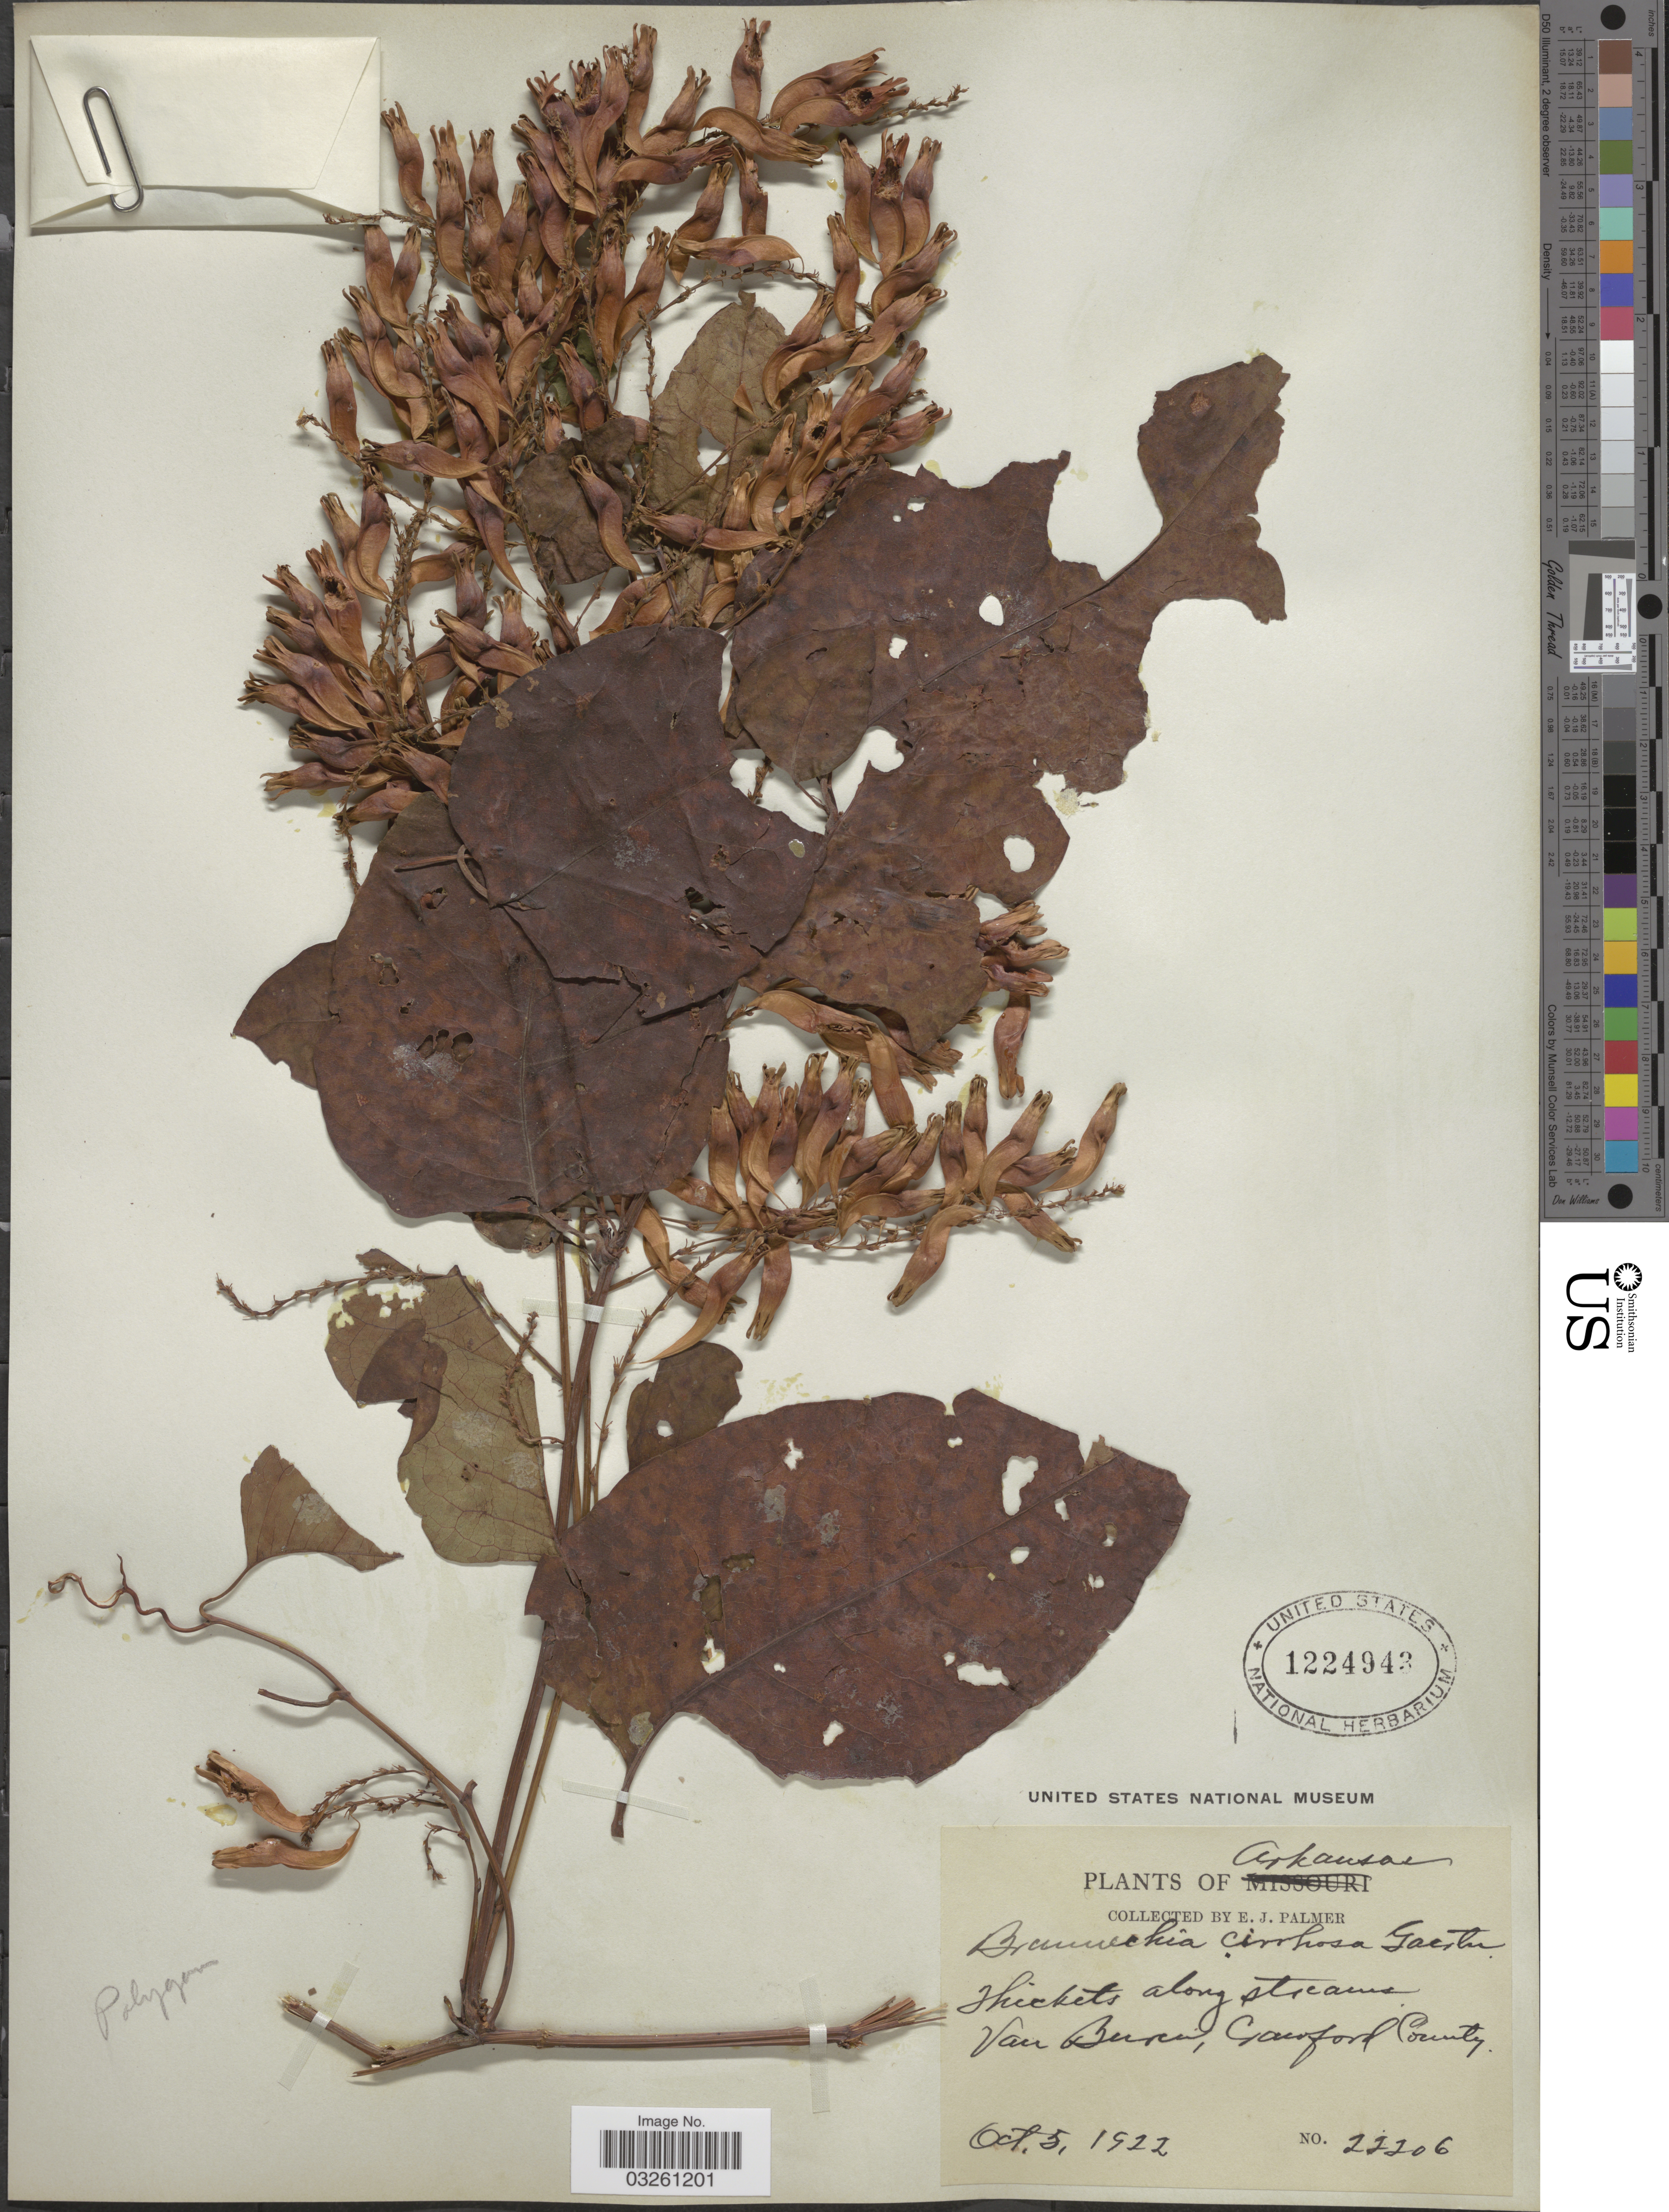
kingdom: Plantae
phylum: Tracheophyta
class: Magnoliopsida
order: Caryophyllales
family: Polygonaceae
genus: Brunnichia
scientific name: Brunnichia cirrhosa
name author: Gaertn.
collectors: E. J. Palmer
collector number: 22206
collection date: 1922-10-05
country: United States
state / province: Arkansas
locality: Thickets along streams Van Buren, Crawford County.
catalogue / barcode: US 1224943